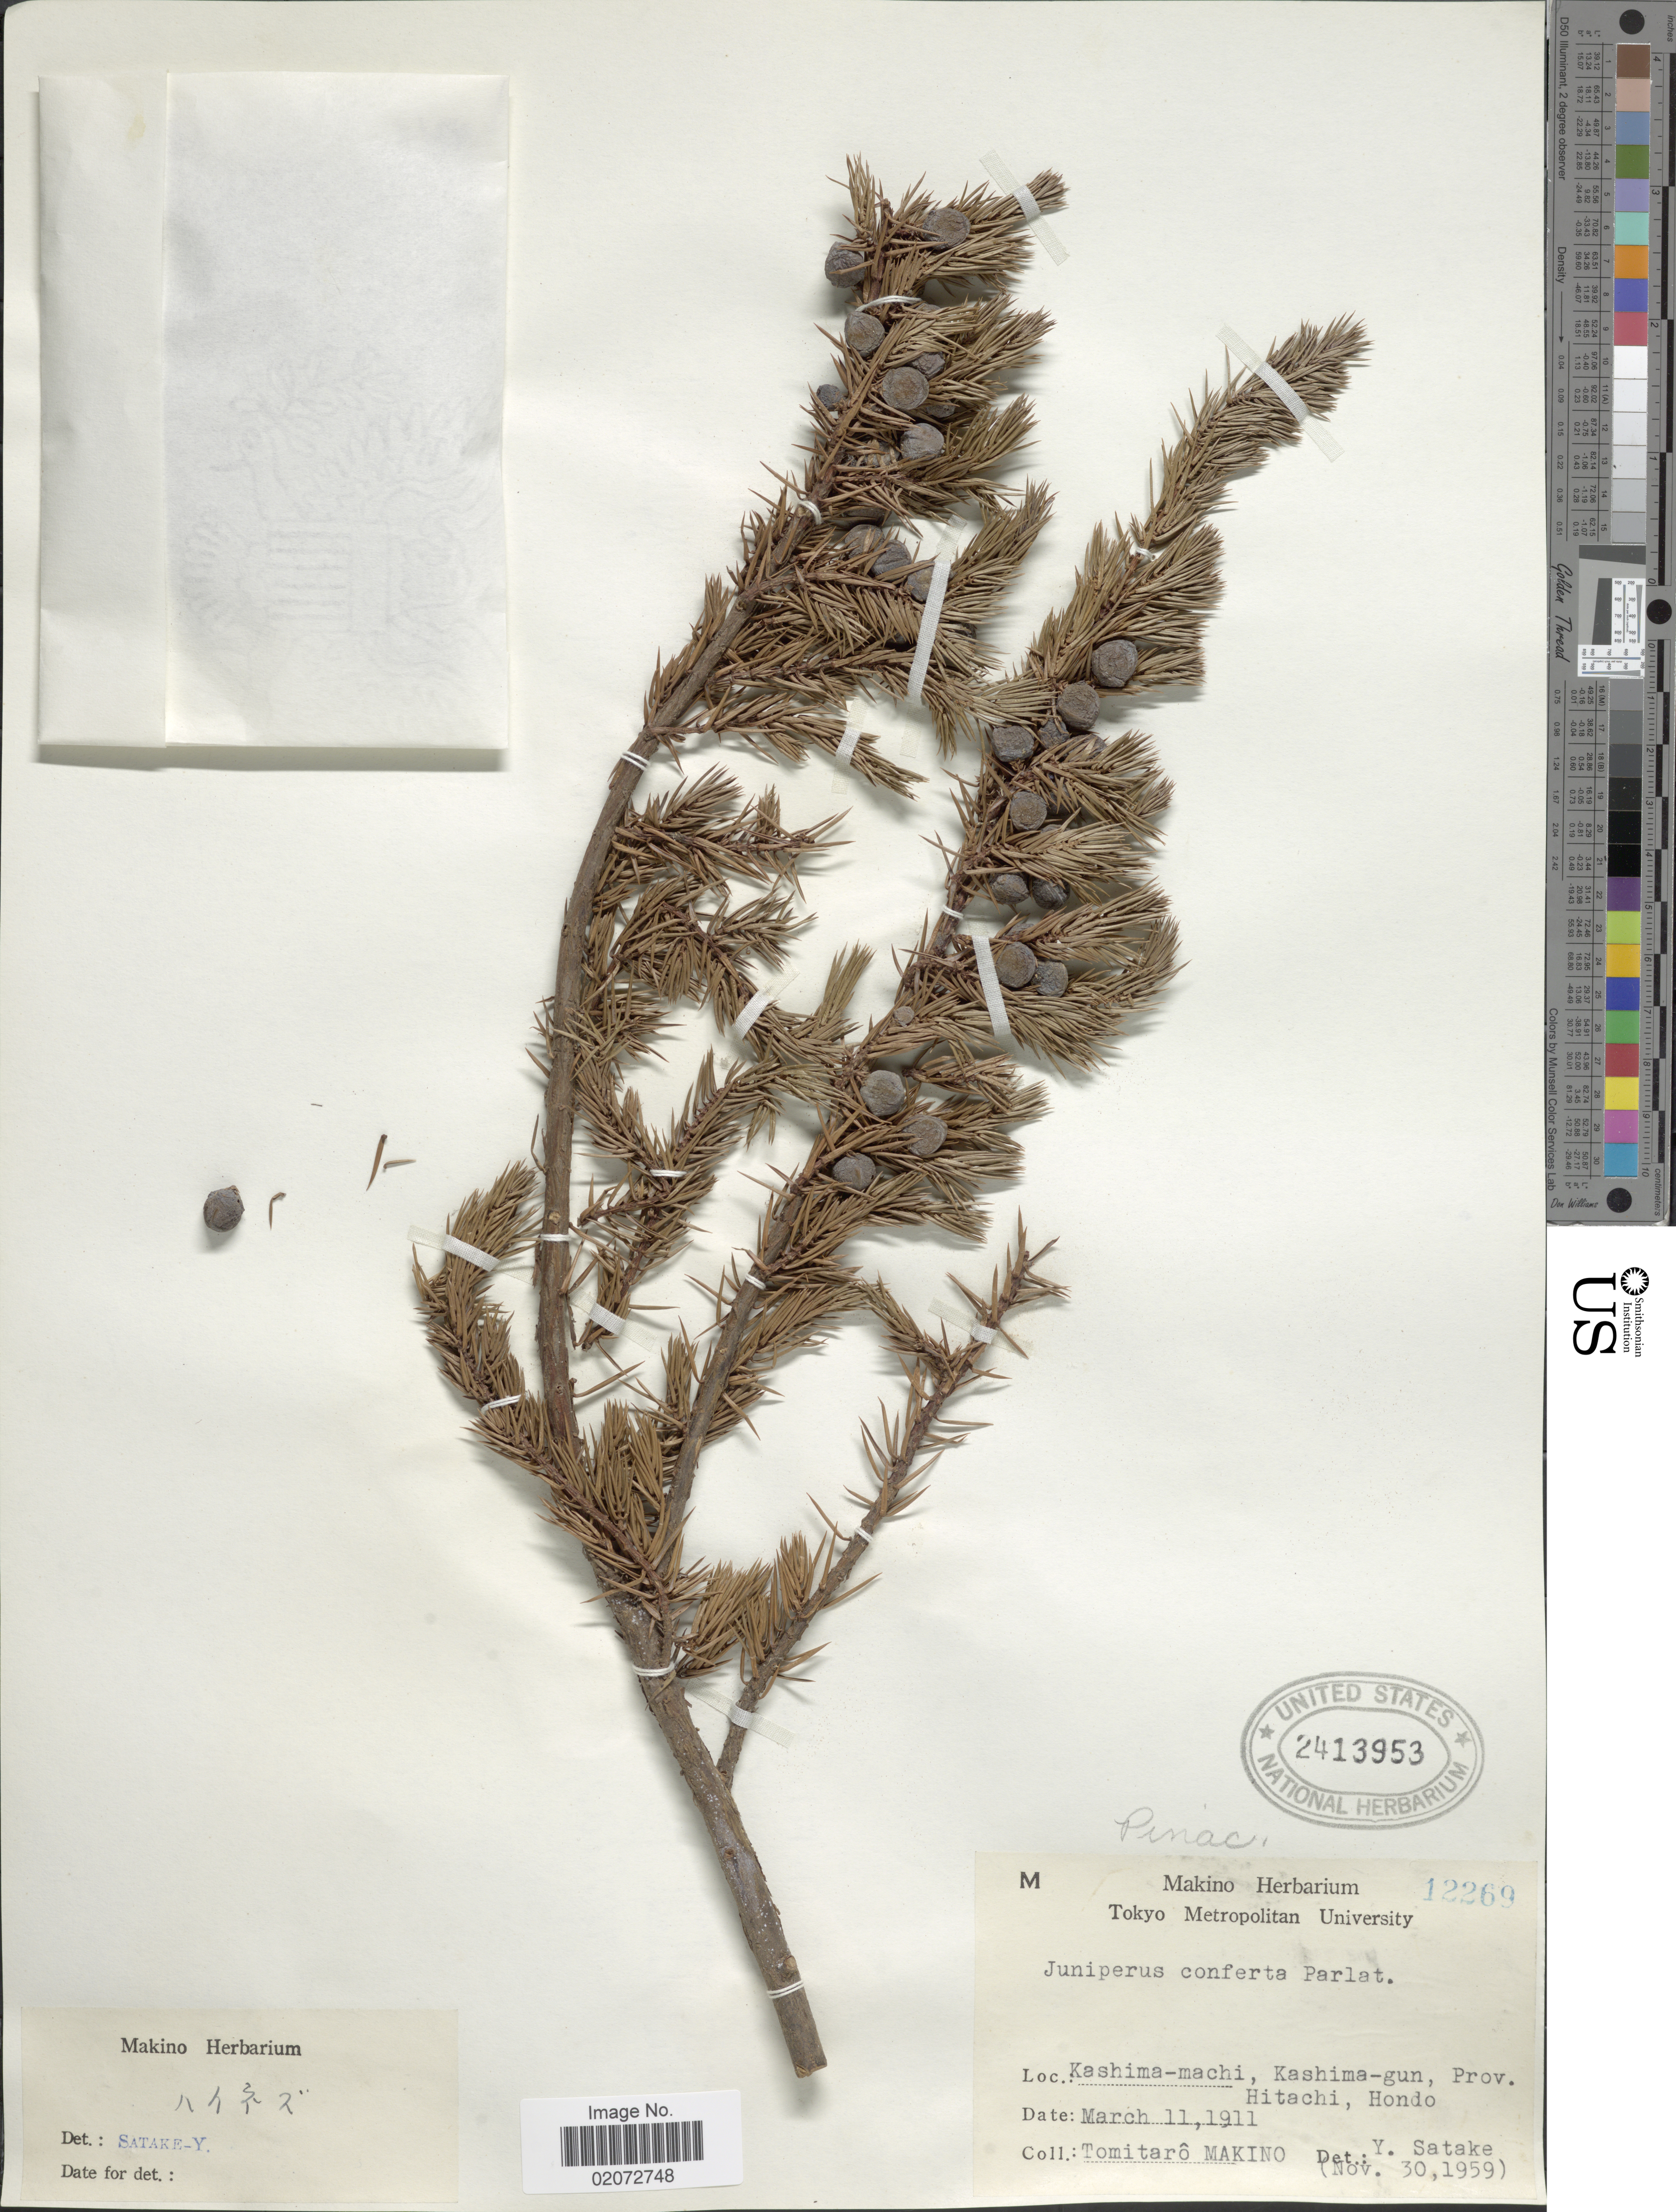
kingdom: Plantae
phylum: Tracheophyta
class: Pinopsida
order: Pinales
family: Cupressaceae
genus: Juniperus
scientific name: Juniperus conferta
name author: Parl.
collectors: T. Makino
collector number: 12269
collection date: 1911-03-11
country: Japan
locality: Kashima-machi, Kashima-gun, Prov. Hitachi, Hondo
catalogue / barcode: US 2413953